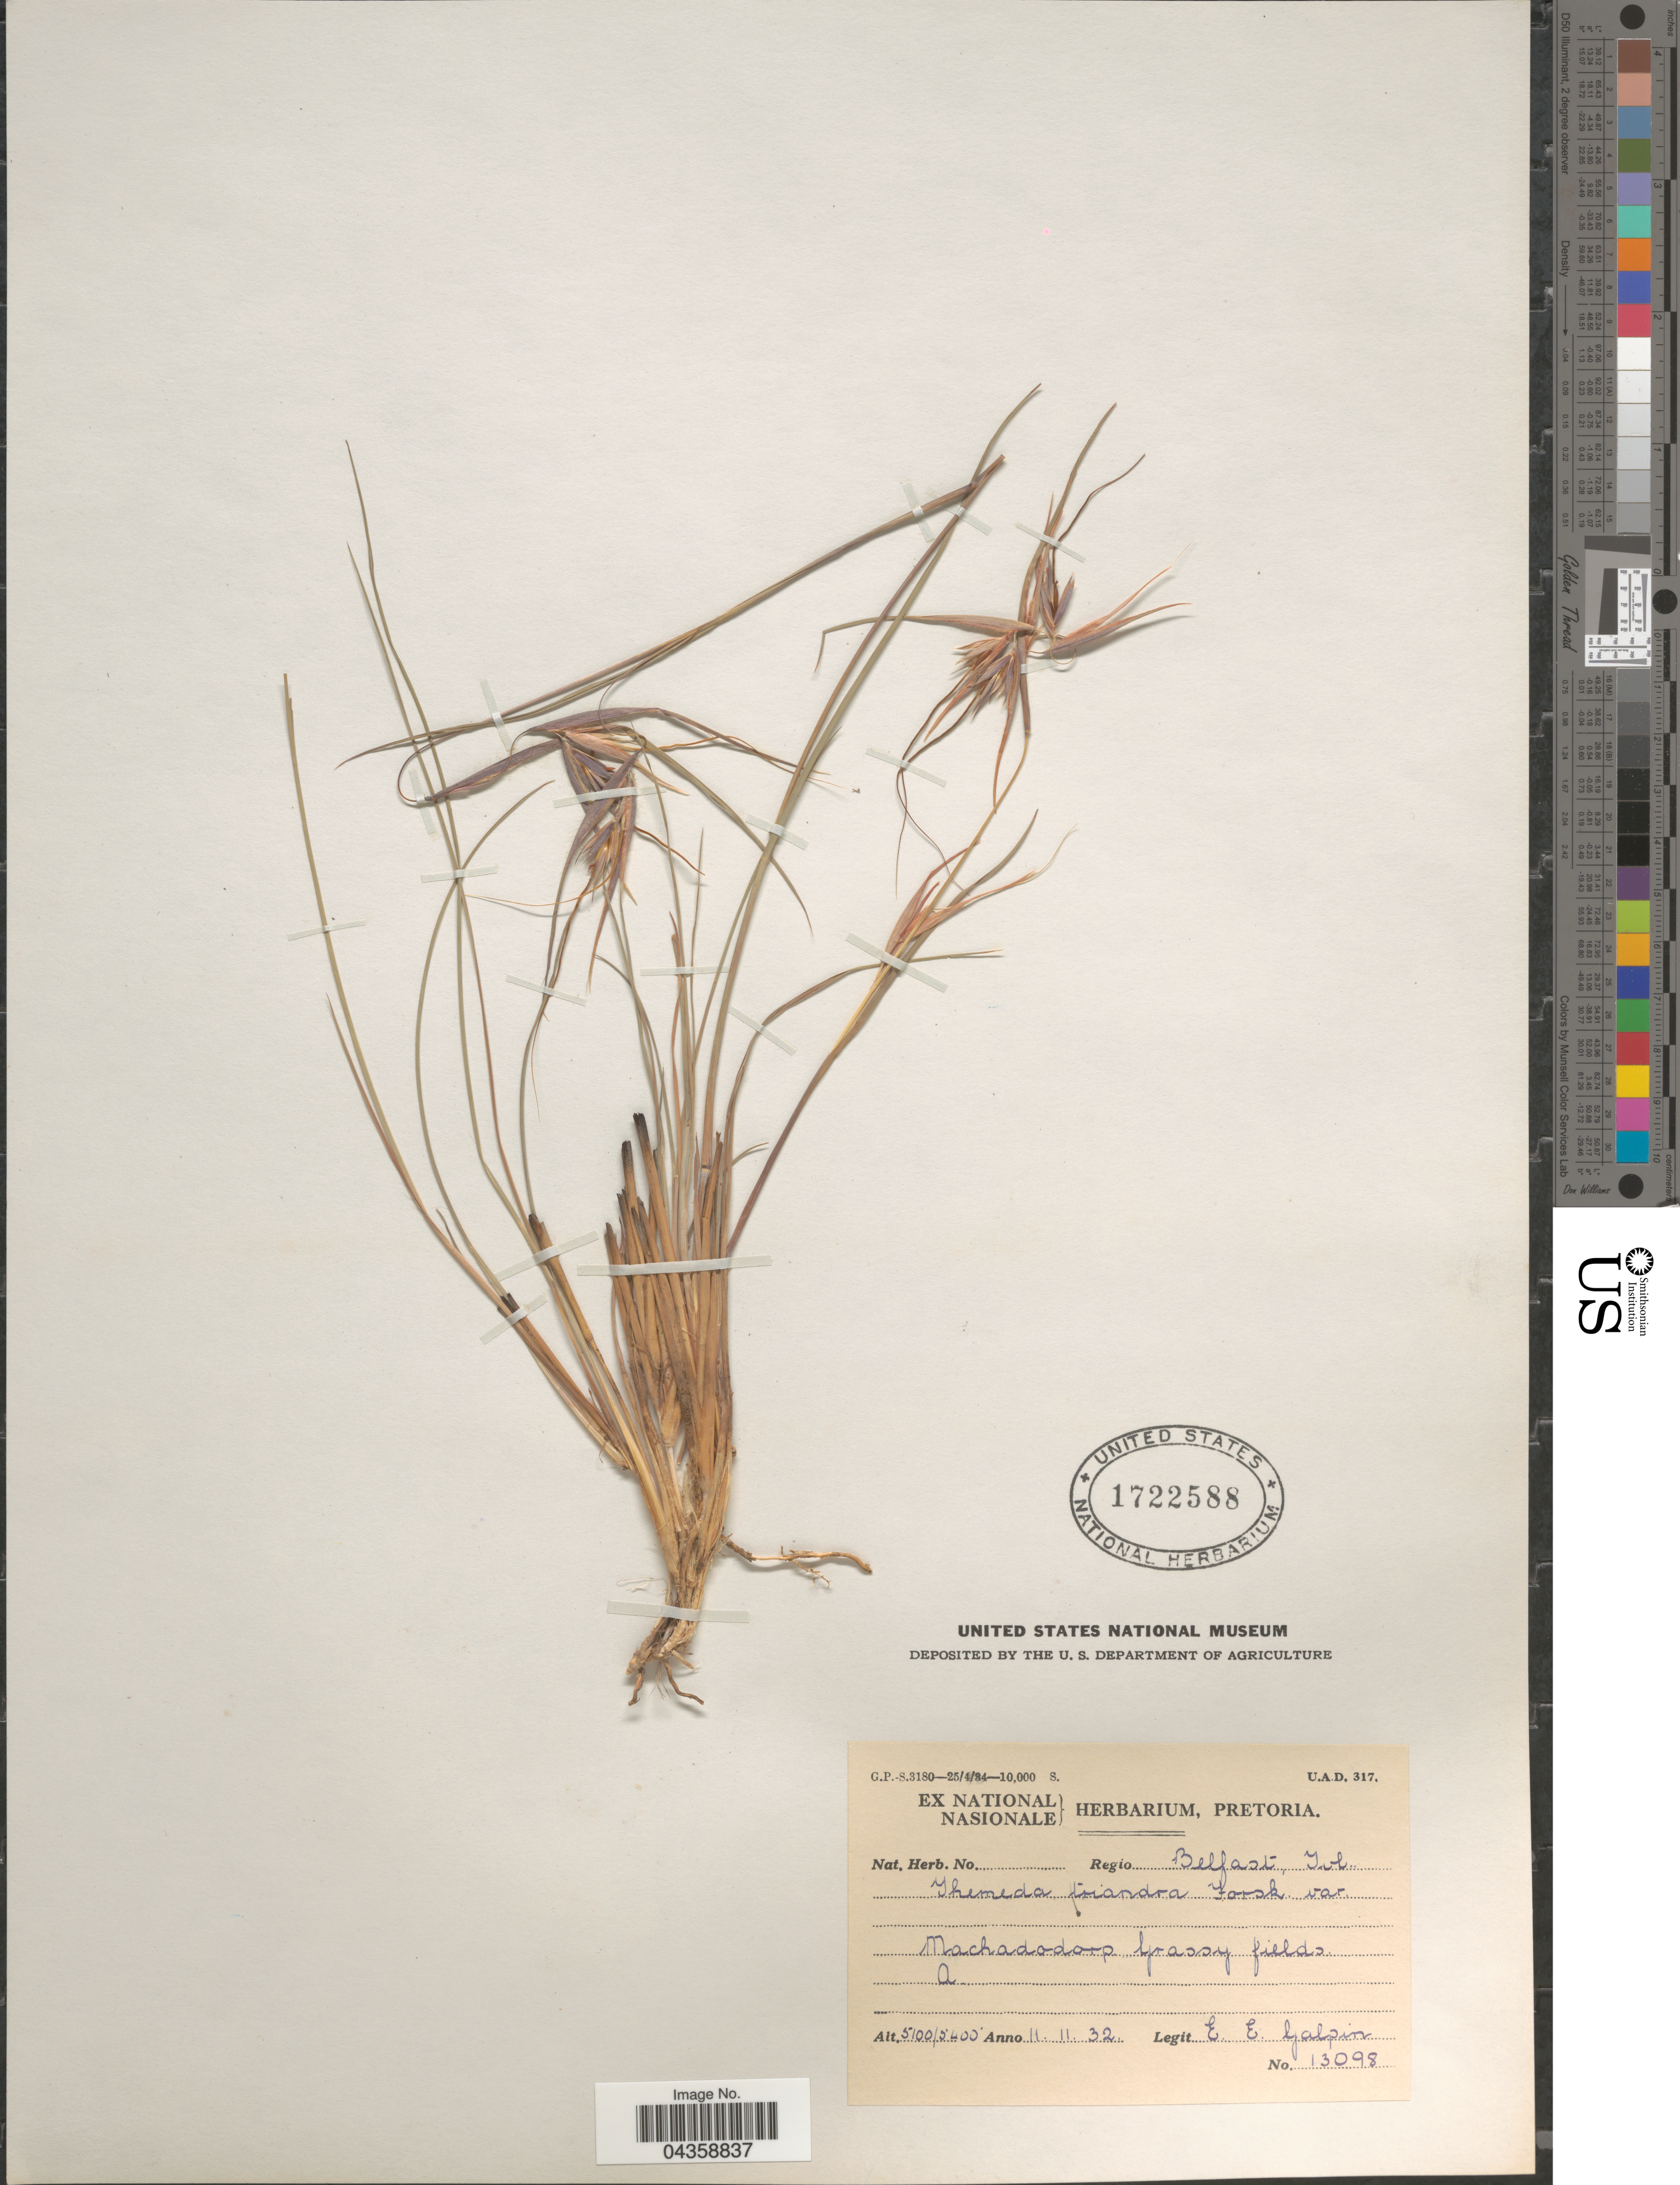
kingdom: Plantae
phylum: Tracheophyta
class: Liliopsida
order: Poales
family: Poaceae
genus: Themeda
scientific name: Themeda triandra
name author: Forssk.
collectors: E. Galpin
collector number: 13098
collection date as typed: Transcribed d/m/y: 11/11/32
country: South Africa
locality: Regio Belfast, Tvl. Machadodorp.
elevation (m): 1554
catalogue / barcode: US 1722588